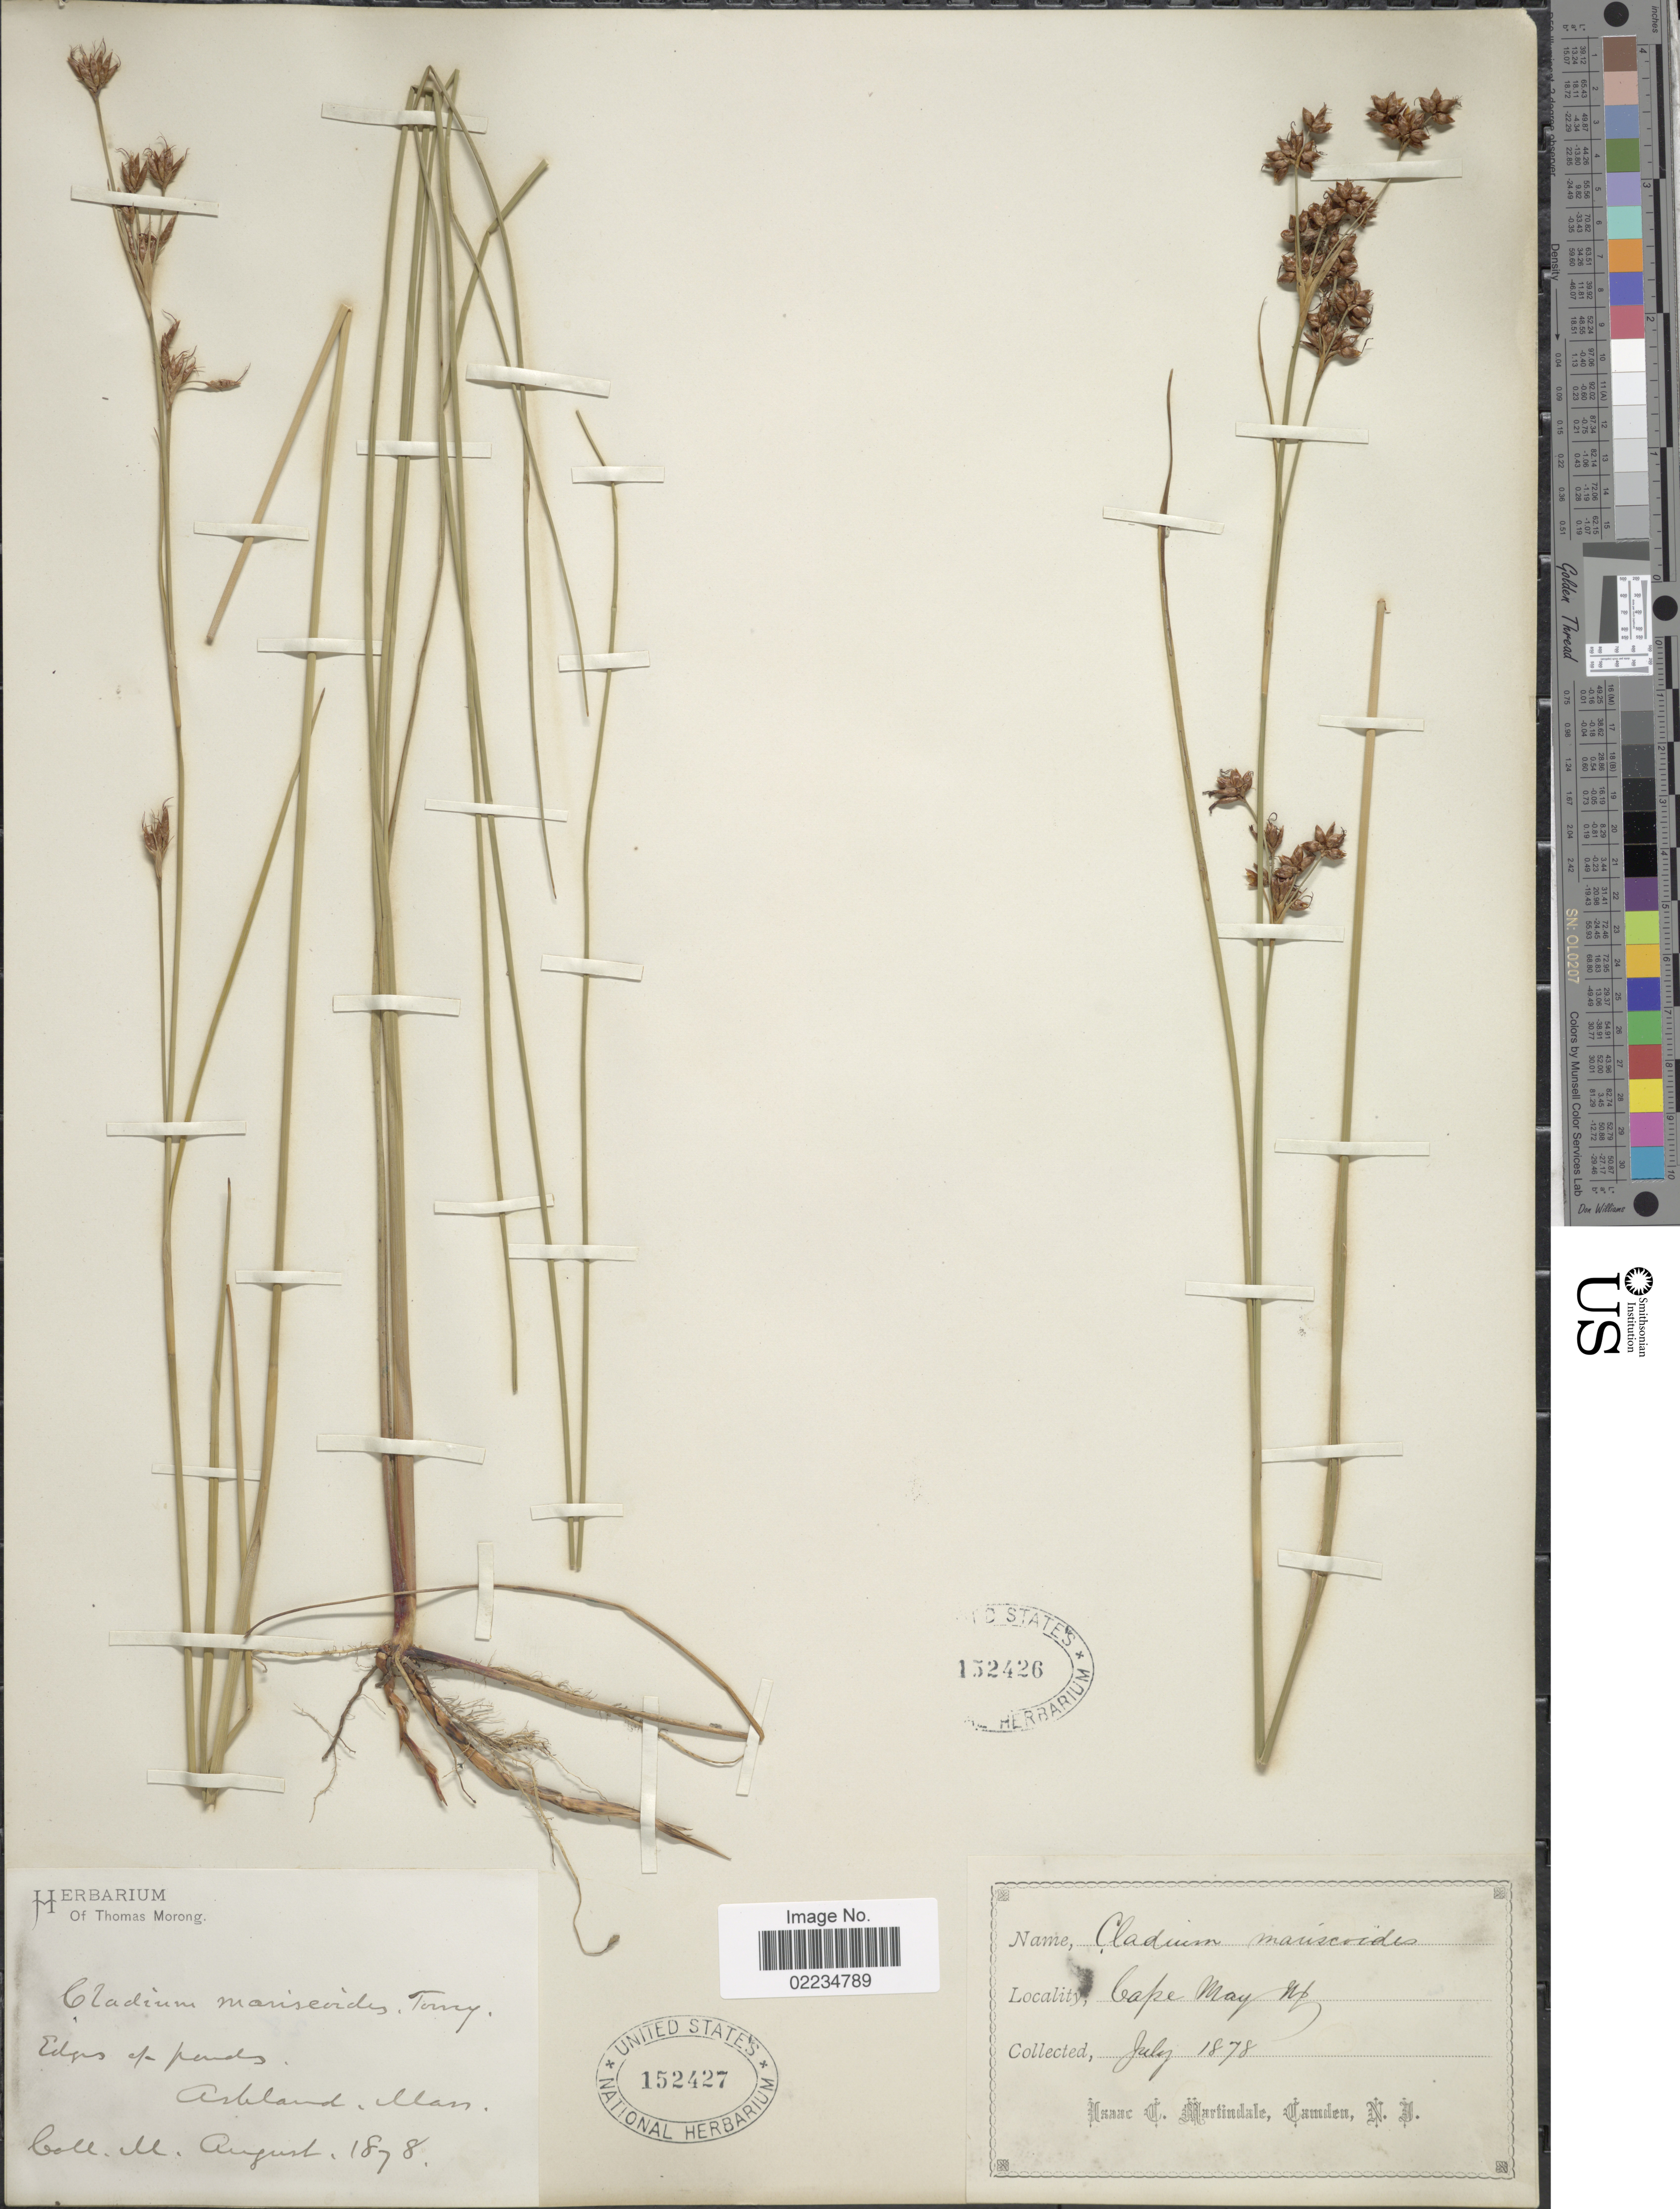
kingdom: Plantae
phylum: Tracheophyta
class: Liliopsida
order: Poales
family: Cyperaceae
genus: Cladium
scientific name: Cladium mariscoides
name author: (Muhl.) Torr.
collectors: ex herb. T. Morong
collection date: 1879-08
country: United States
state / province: Massachusetts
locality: Ashland, Mass.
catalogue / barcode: US 152427